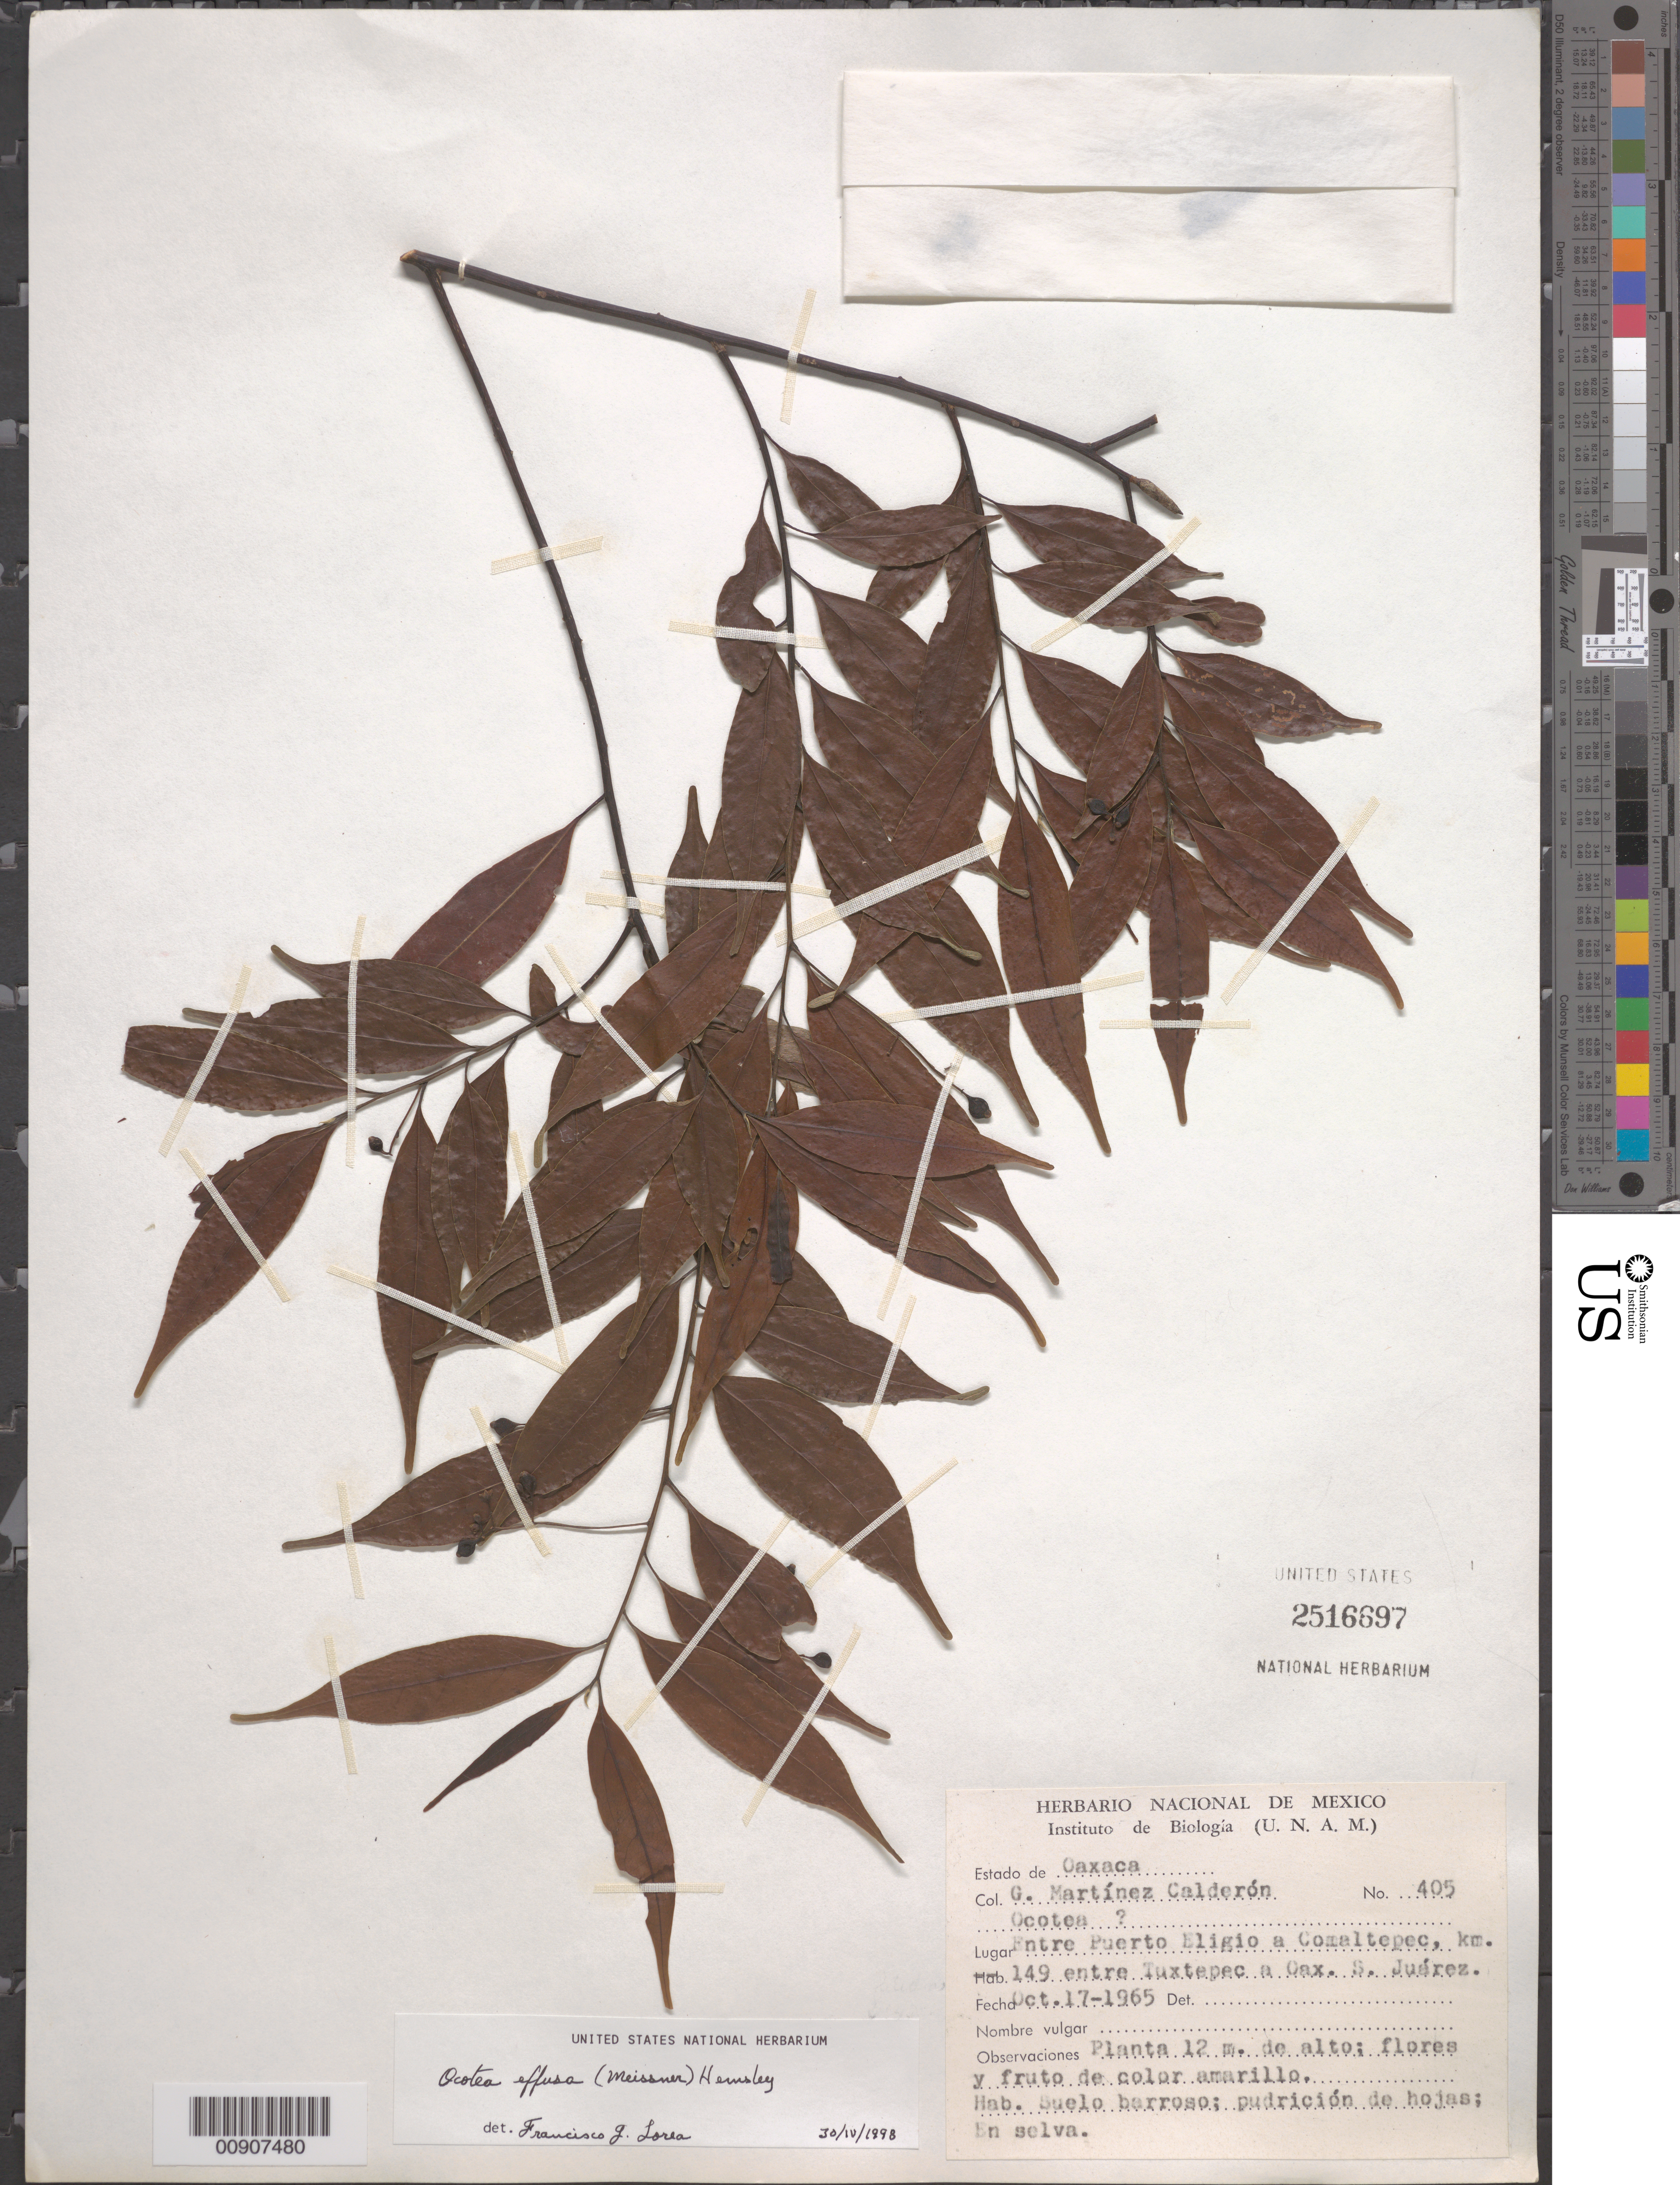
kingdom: Plantae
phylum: Tracheophyta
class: Magnoliopsida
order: Laurales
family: Lauraceae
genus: Ocotea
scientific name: Ocotea effusa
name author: (Meisn.) Hemsl.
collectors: G. Martinez-C.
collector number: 405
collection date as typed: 17 Oct 1965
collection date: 1965-10-17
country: Mexico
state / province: Oaxaca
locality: Entre Puerto Eligio a Comaltepec, km. 149 entre Tuxtepec a Oaxaca. S. Juárez.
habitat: Suelo barroso; pudrición de hojas; en selva.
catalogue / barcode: US 2516697